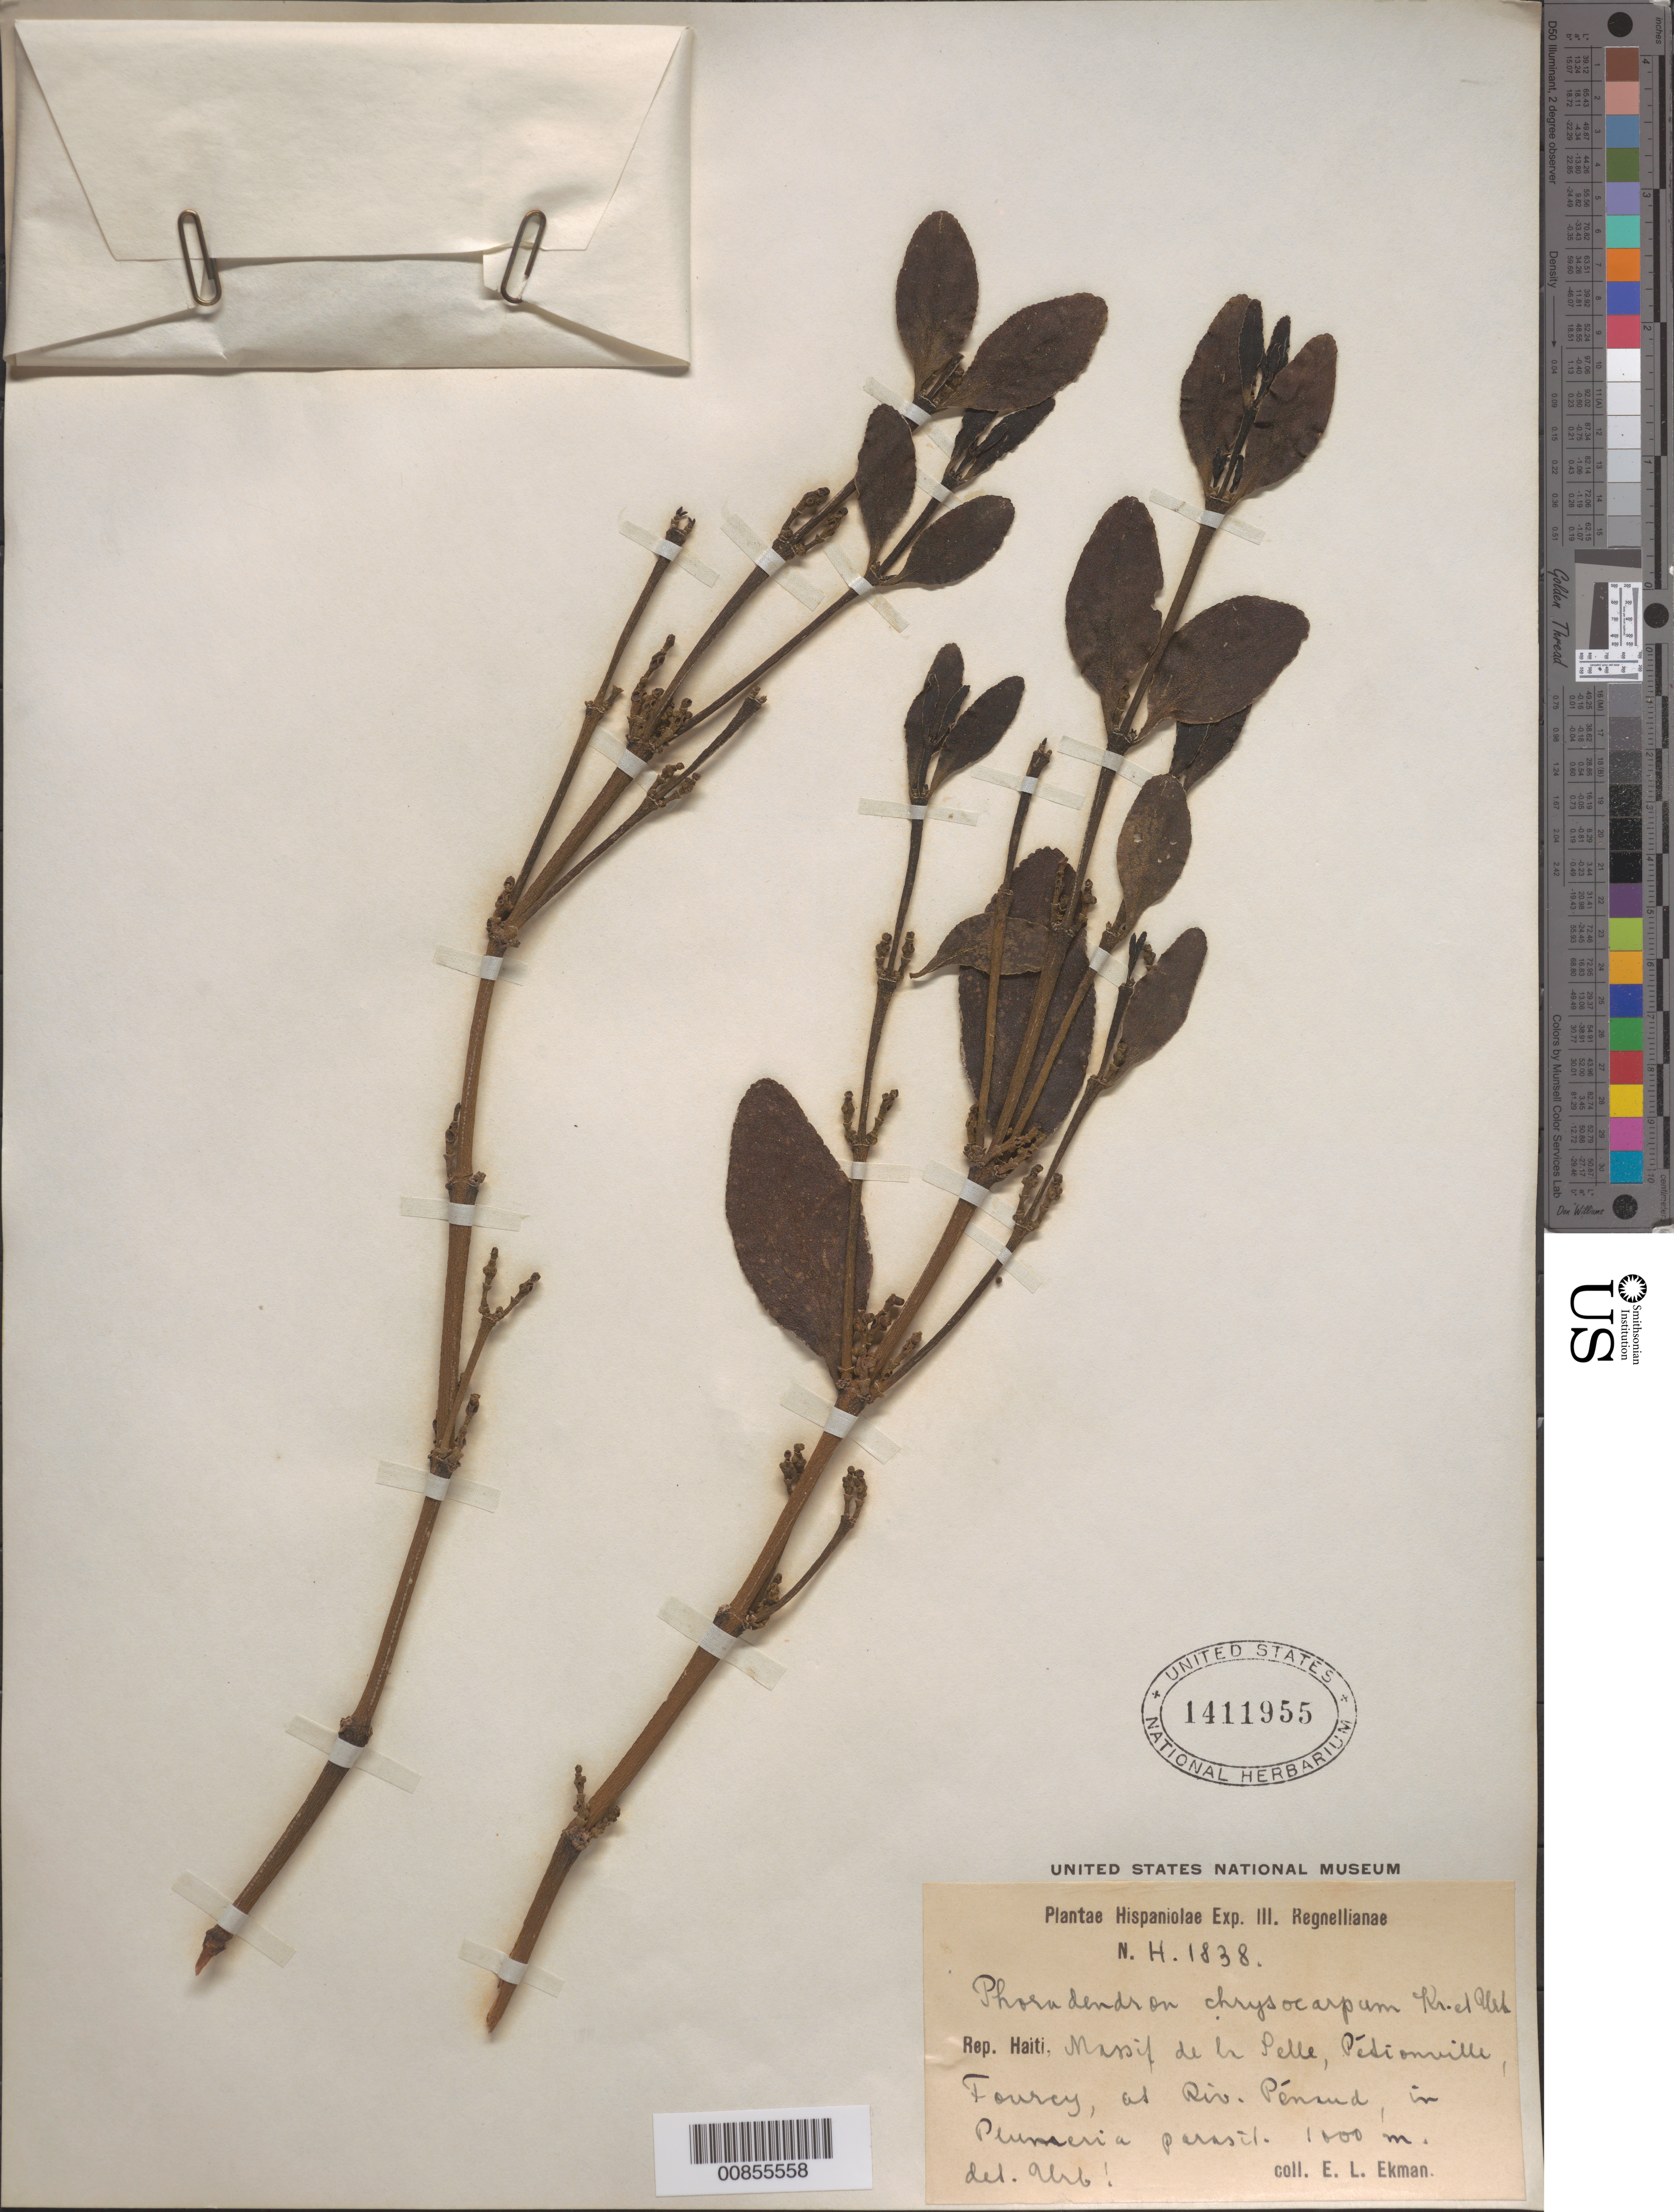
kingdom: Plantae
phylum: Tracheophyta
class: Magnoliopsida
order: Santalales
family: Viscaceae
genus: Phoradendron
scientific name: Phoradendron anceps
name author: (Spreng.) M. Gómez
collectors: E. L. Ekman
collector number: H 1838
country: Haiti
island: Hispaniola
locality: Massif de la Selle, Pétionville, Fourcy, Riv. "Pénaud".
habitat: In Plumeria.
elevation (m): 1000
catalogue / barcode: US 1411955